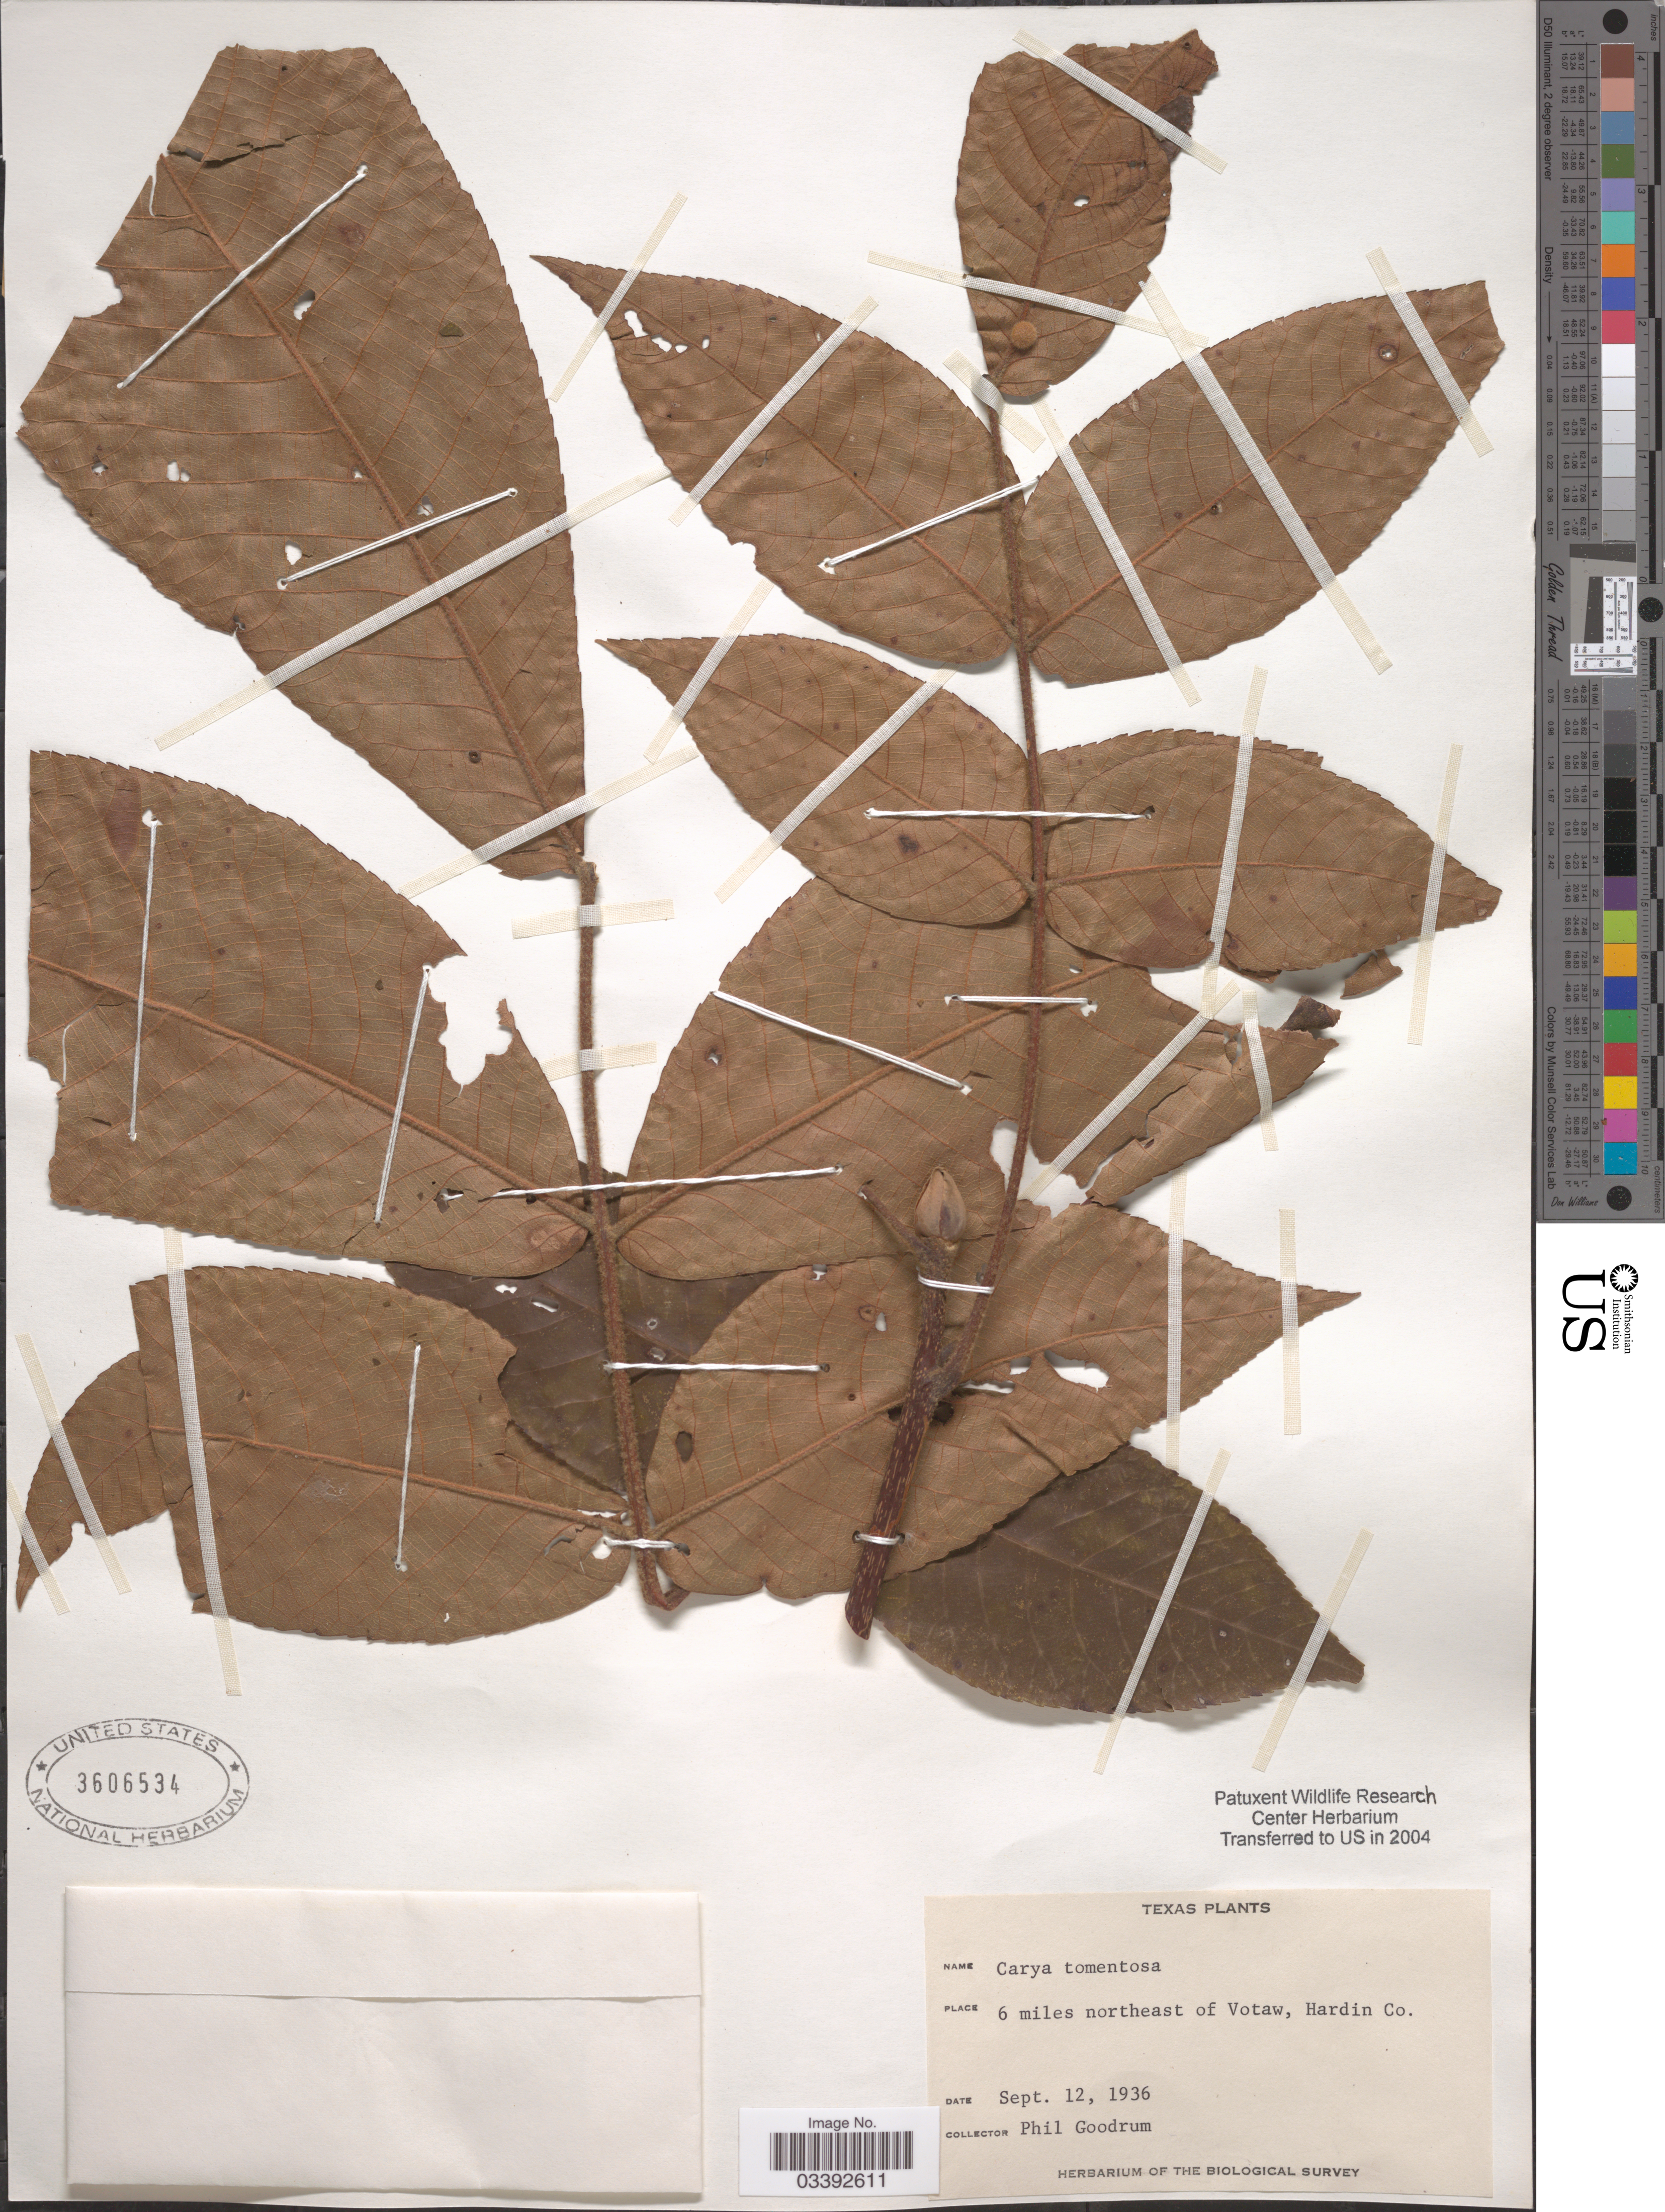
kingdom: Plantae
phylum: Tracheophyta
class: Magnoliopsida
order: Fagales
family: Juglandaceae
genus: Carya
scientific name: Carya tomentosa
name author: (Lam.) Nutt.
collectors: P. Goodrum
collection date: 1936-09-12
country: United States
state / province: Texas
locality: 6 miles northeast of Votaw, Hardin Co.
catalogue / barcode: US 3606534